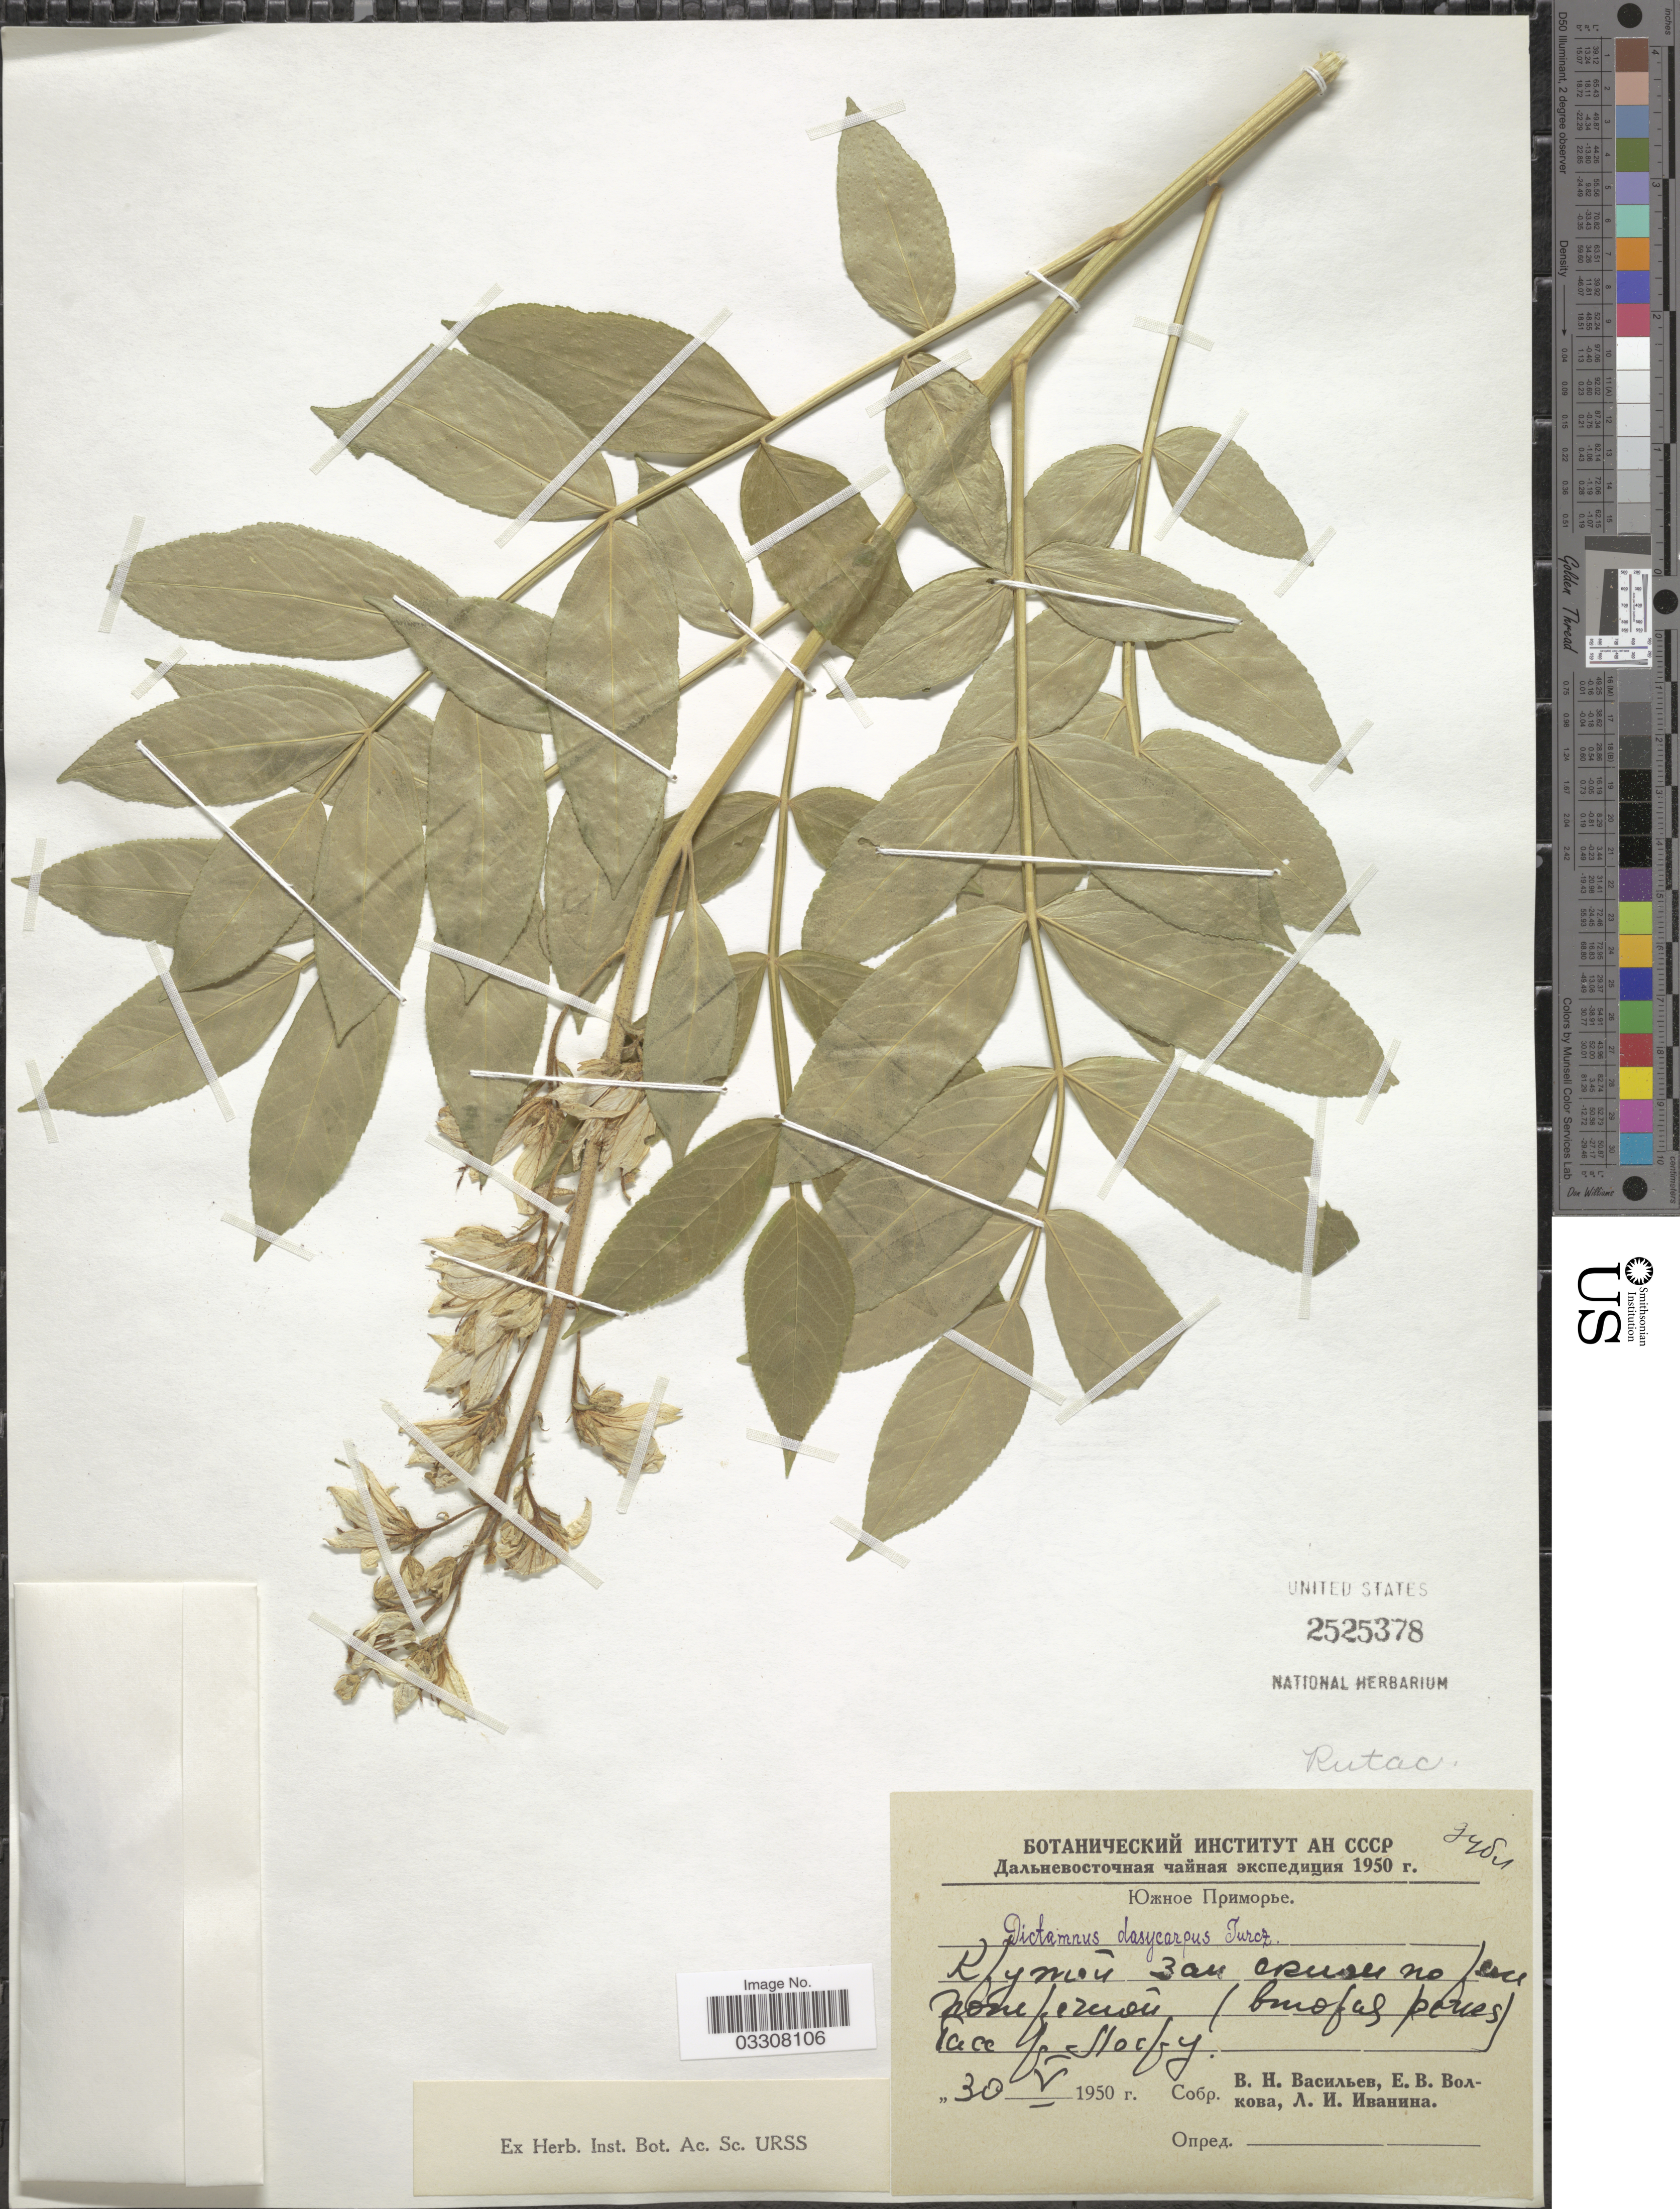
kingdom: Plantae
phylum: Tracheophyta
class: Magnoliopsida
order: Sapindales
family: Rutaceae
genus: Dictamnus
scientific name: Dictamnus albus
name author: L.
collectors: V. Vasilev, E. V. Volkova & L. Ivanina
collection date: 1950-05-30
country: Russian Federation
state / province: Primorsky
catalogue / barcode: US 2525378